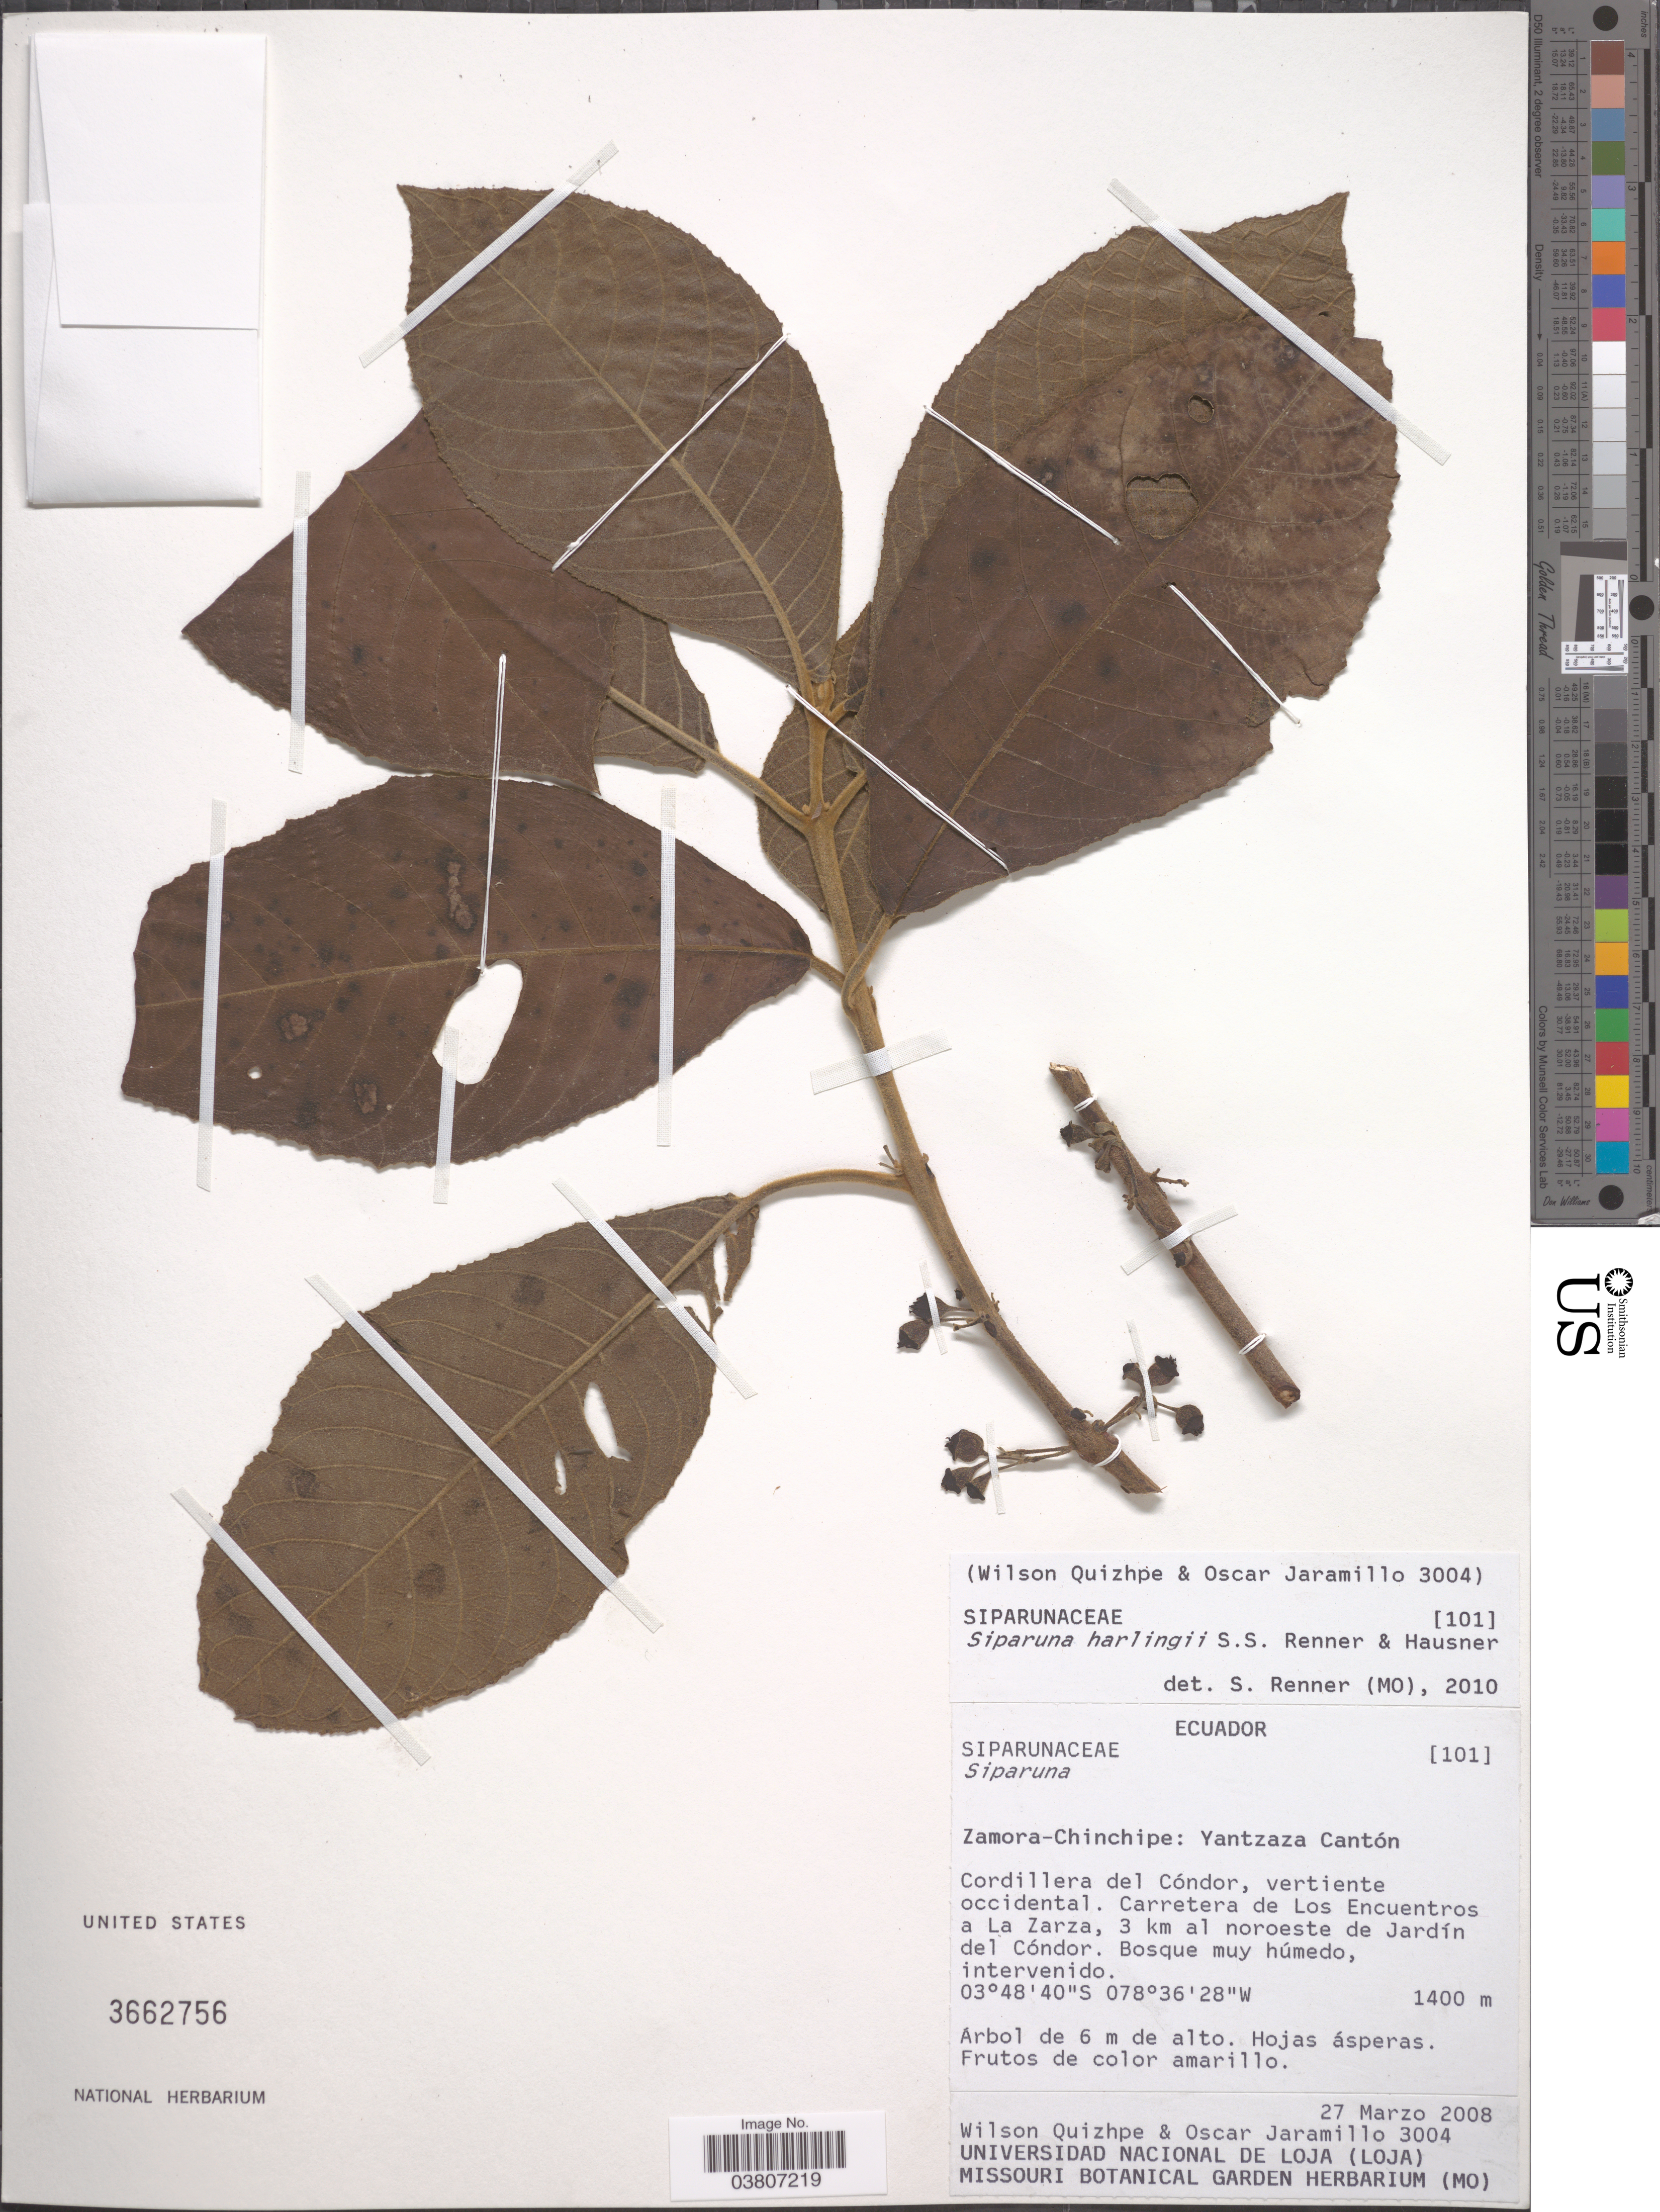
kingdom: Plantae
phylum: Tracheophyta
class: Magnoliopsida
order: Laurales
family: Siparunaceae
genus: Siparuna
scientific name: Siparuna harlingii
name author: S.S. Renner & Hausner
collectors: W. Quizhpe & O. Jaramillo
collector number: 3004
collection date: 2008-03-27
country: Ecuador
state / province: Zamora-Chinchipe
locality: Yantzaza Cantón. Cordillera del Cóndor, vertiente occidental. Carretera de Los Encuentros a La Zarza, 3 km al noroeste de Jardín del Cóndor.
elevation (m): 1400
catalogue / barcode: US 3662756